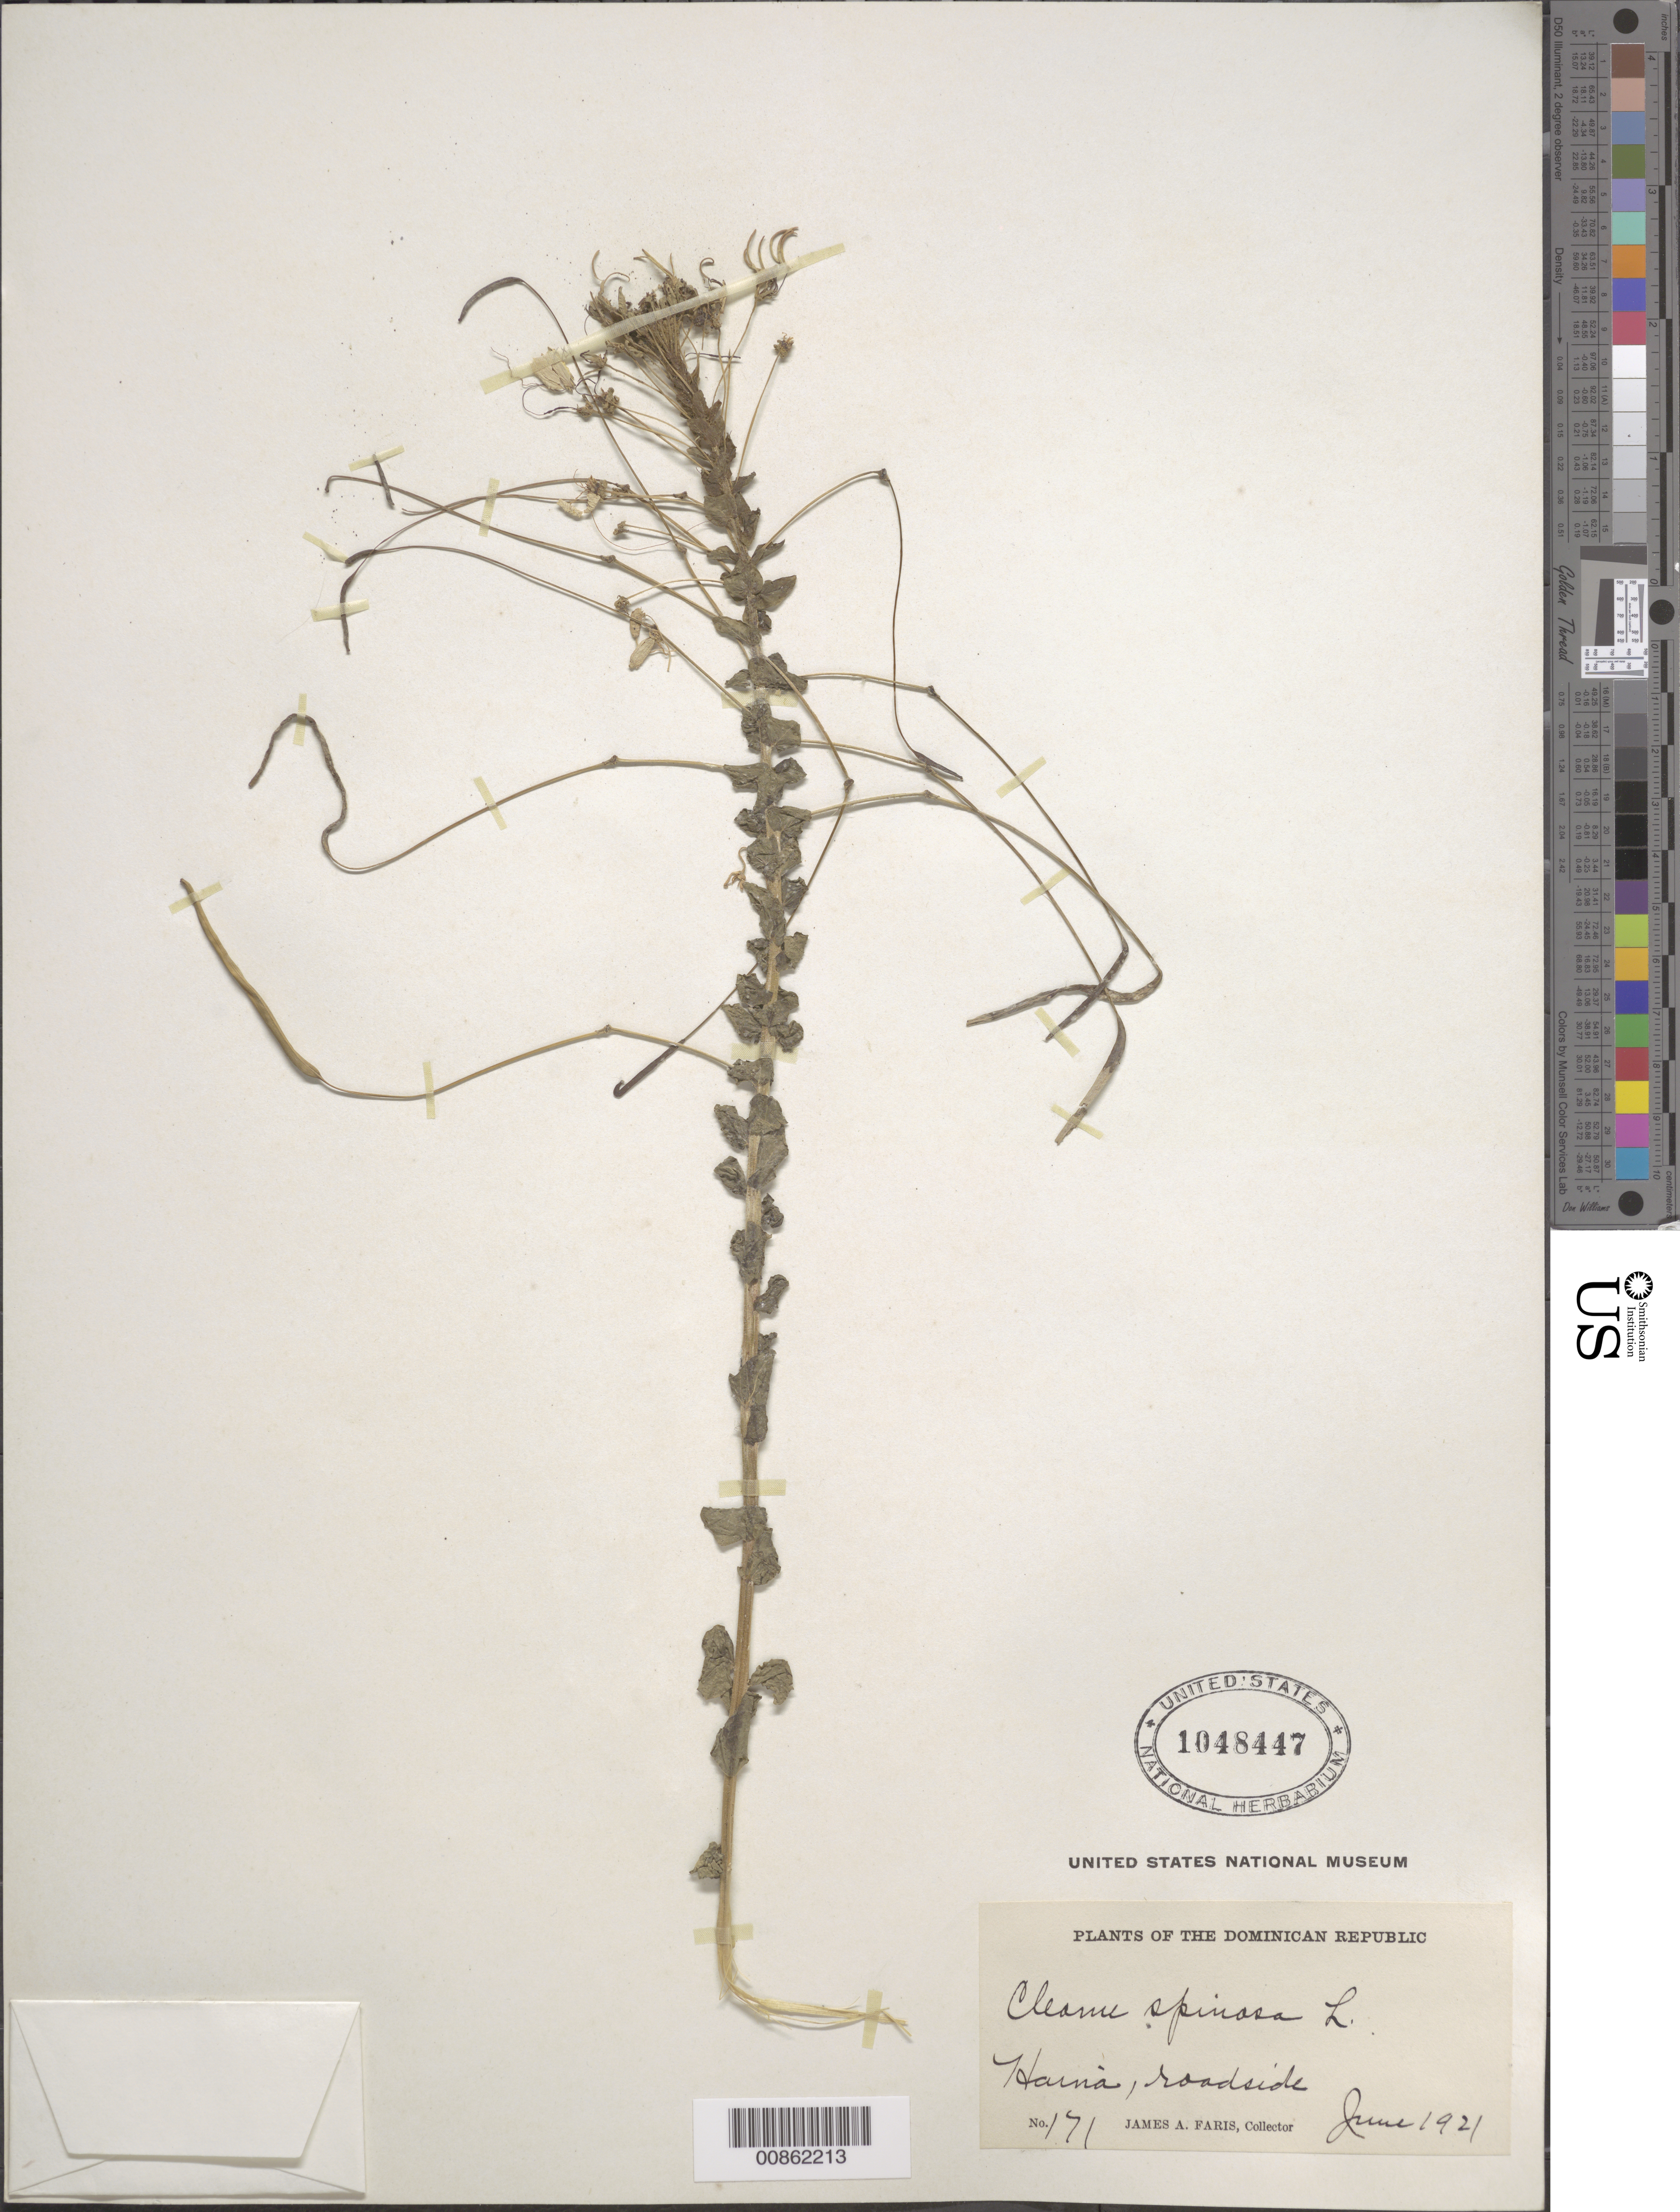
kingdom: Plantae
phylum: Tracheophyta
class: Magnoliopsida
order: Brassicales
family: Cleomaceae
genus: Tarenaya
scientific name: Tarenaya spinosa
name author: (Jacq.) Raf.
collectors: J. Faris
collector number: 171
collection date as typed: Jun 1921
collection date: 1921-06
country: Dominican Republic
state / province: San Cristóbal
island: Hispaniola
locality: Haina.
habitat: Roadside.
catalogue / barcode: US 1048447